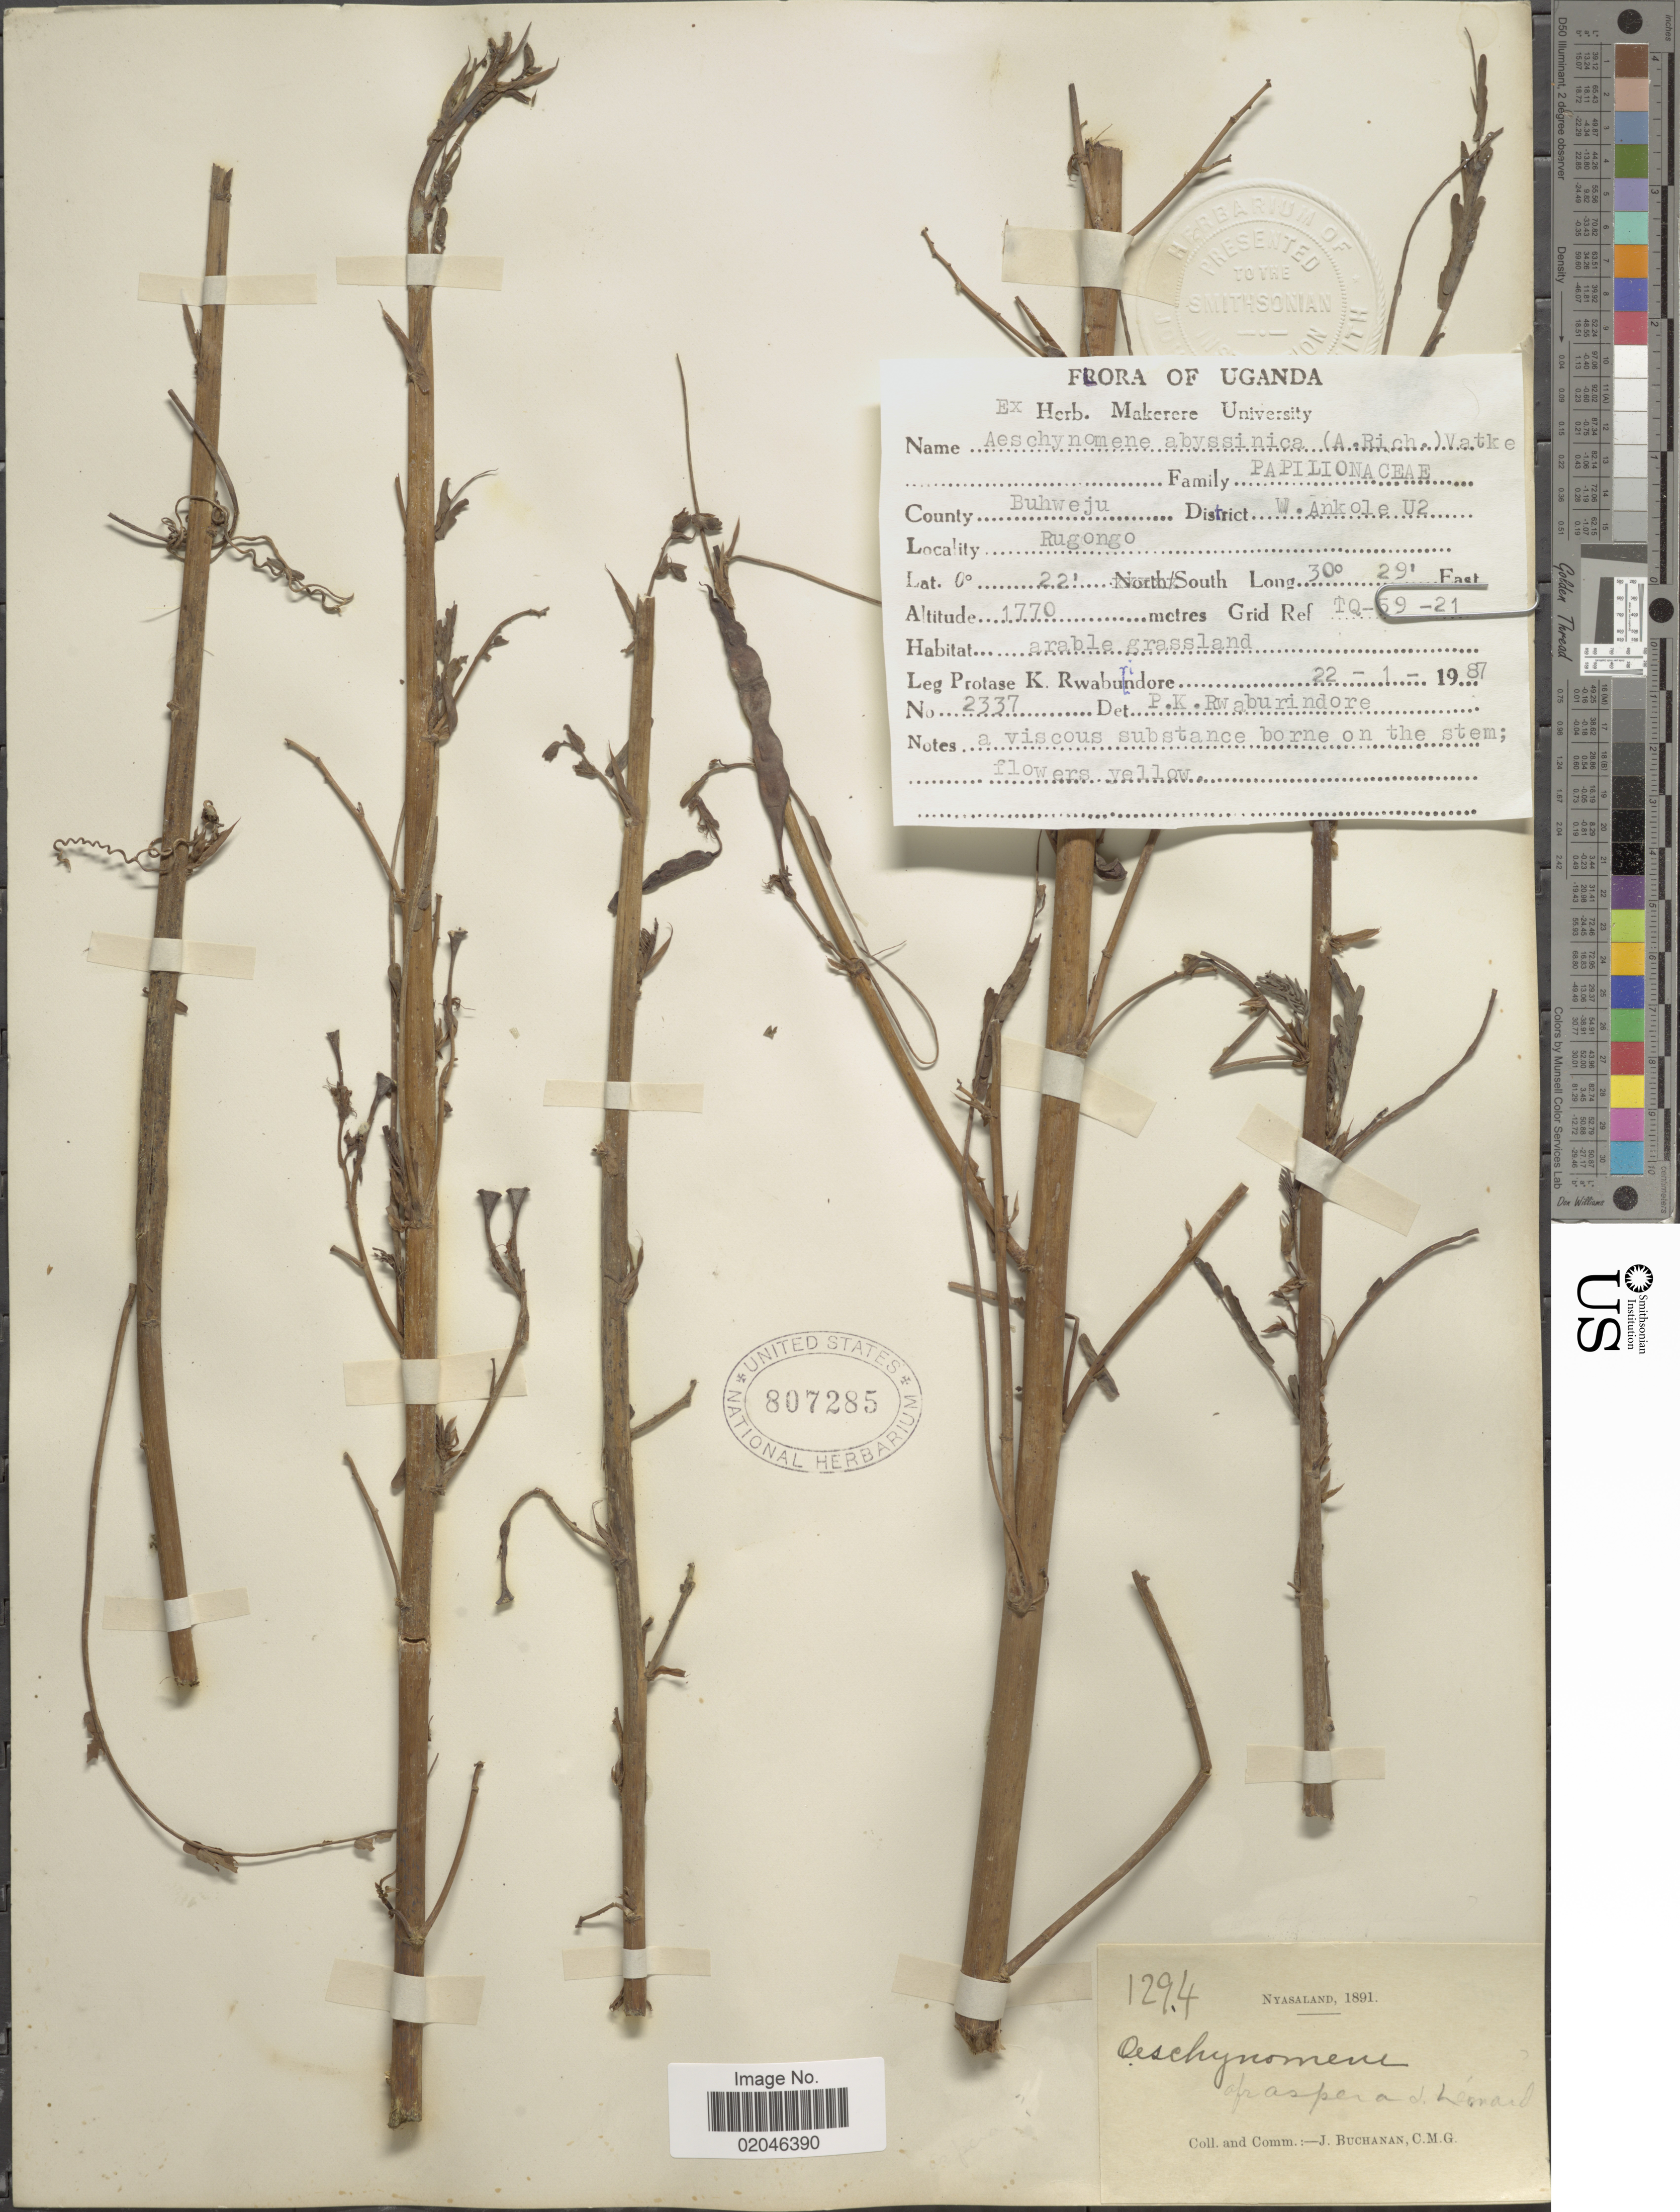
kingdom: Plantae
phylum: Tracheophyta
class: Magnoliopsida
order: Fabales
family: Fabaceae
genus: Aeschynomene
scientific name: Aeschynomene afraspera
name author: J. Léonard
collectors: P. Rwaburindore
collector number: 2337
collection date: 1987-01-22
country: Uganda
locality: County Buhweju. District W. Ankole U2. Rugongo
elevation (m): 1770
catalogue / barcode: US 807285